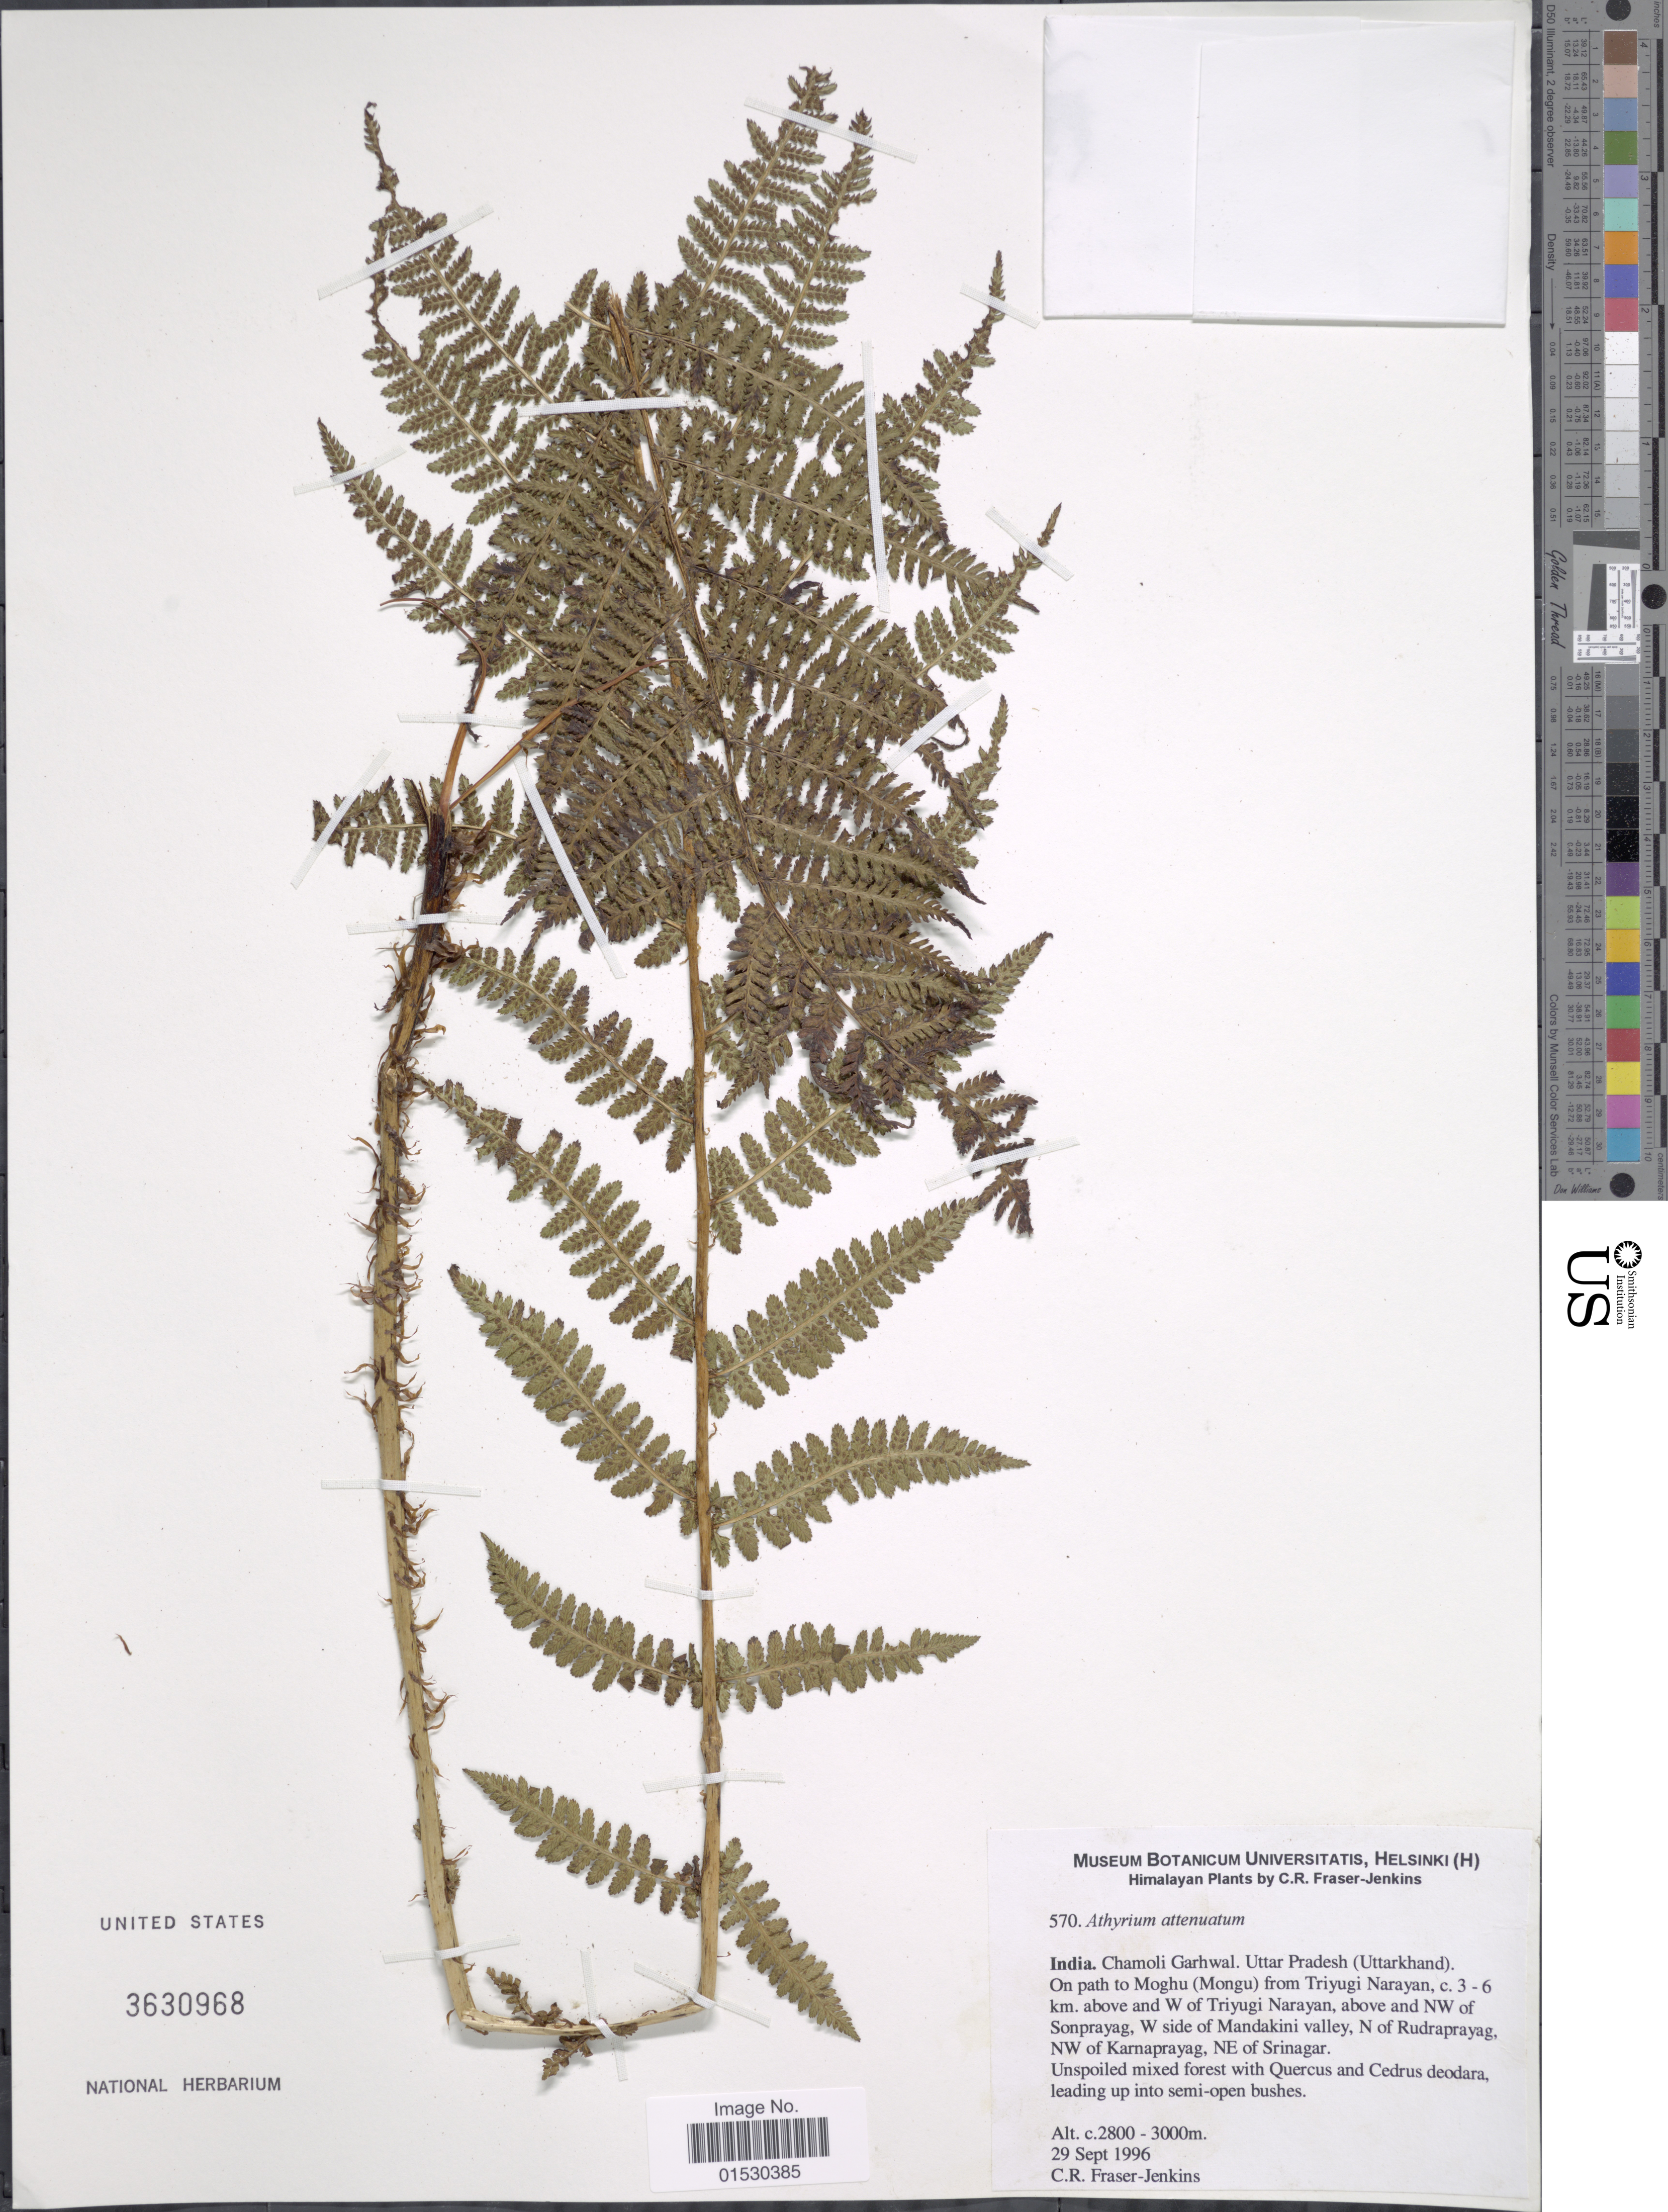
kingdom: Plantae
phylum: Tracheophyta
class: Polypodiopsida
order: Polypodiales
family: Athyriaceae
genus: Athyrium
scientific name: Athyrium attenuatum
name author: (C.B. Clarke) Tagawa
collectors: C. R. Fraser-Jenkins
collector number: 570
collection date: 1996-09-29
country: India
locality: Chamoli Garhwal. Uttar Pradesh (Uttarkhand) On path to Moghu (Mongu) from Triyugi Narayan, c. 3-6 km. above and W of Triyugi Narayan, above and NW of Sonprayag, W side of Mandakini valley, N of Rudraprayag, NW of Karnaprayag, NE of Srinagar. Unspoiled mixed forest with Quercus and Cedrus deodara, leading up into semi - open bushes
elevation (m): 2800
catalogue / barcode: US 3630968